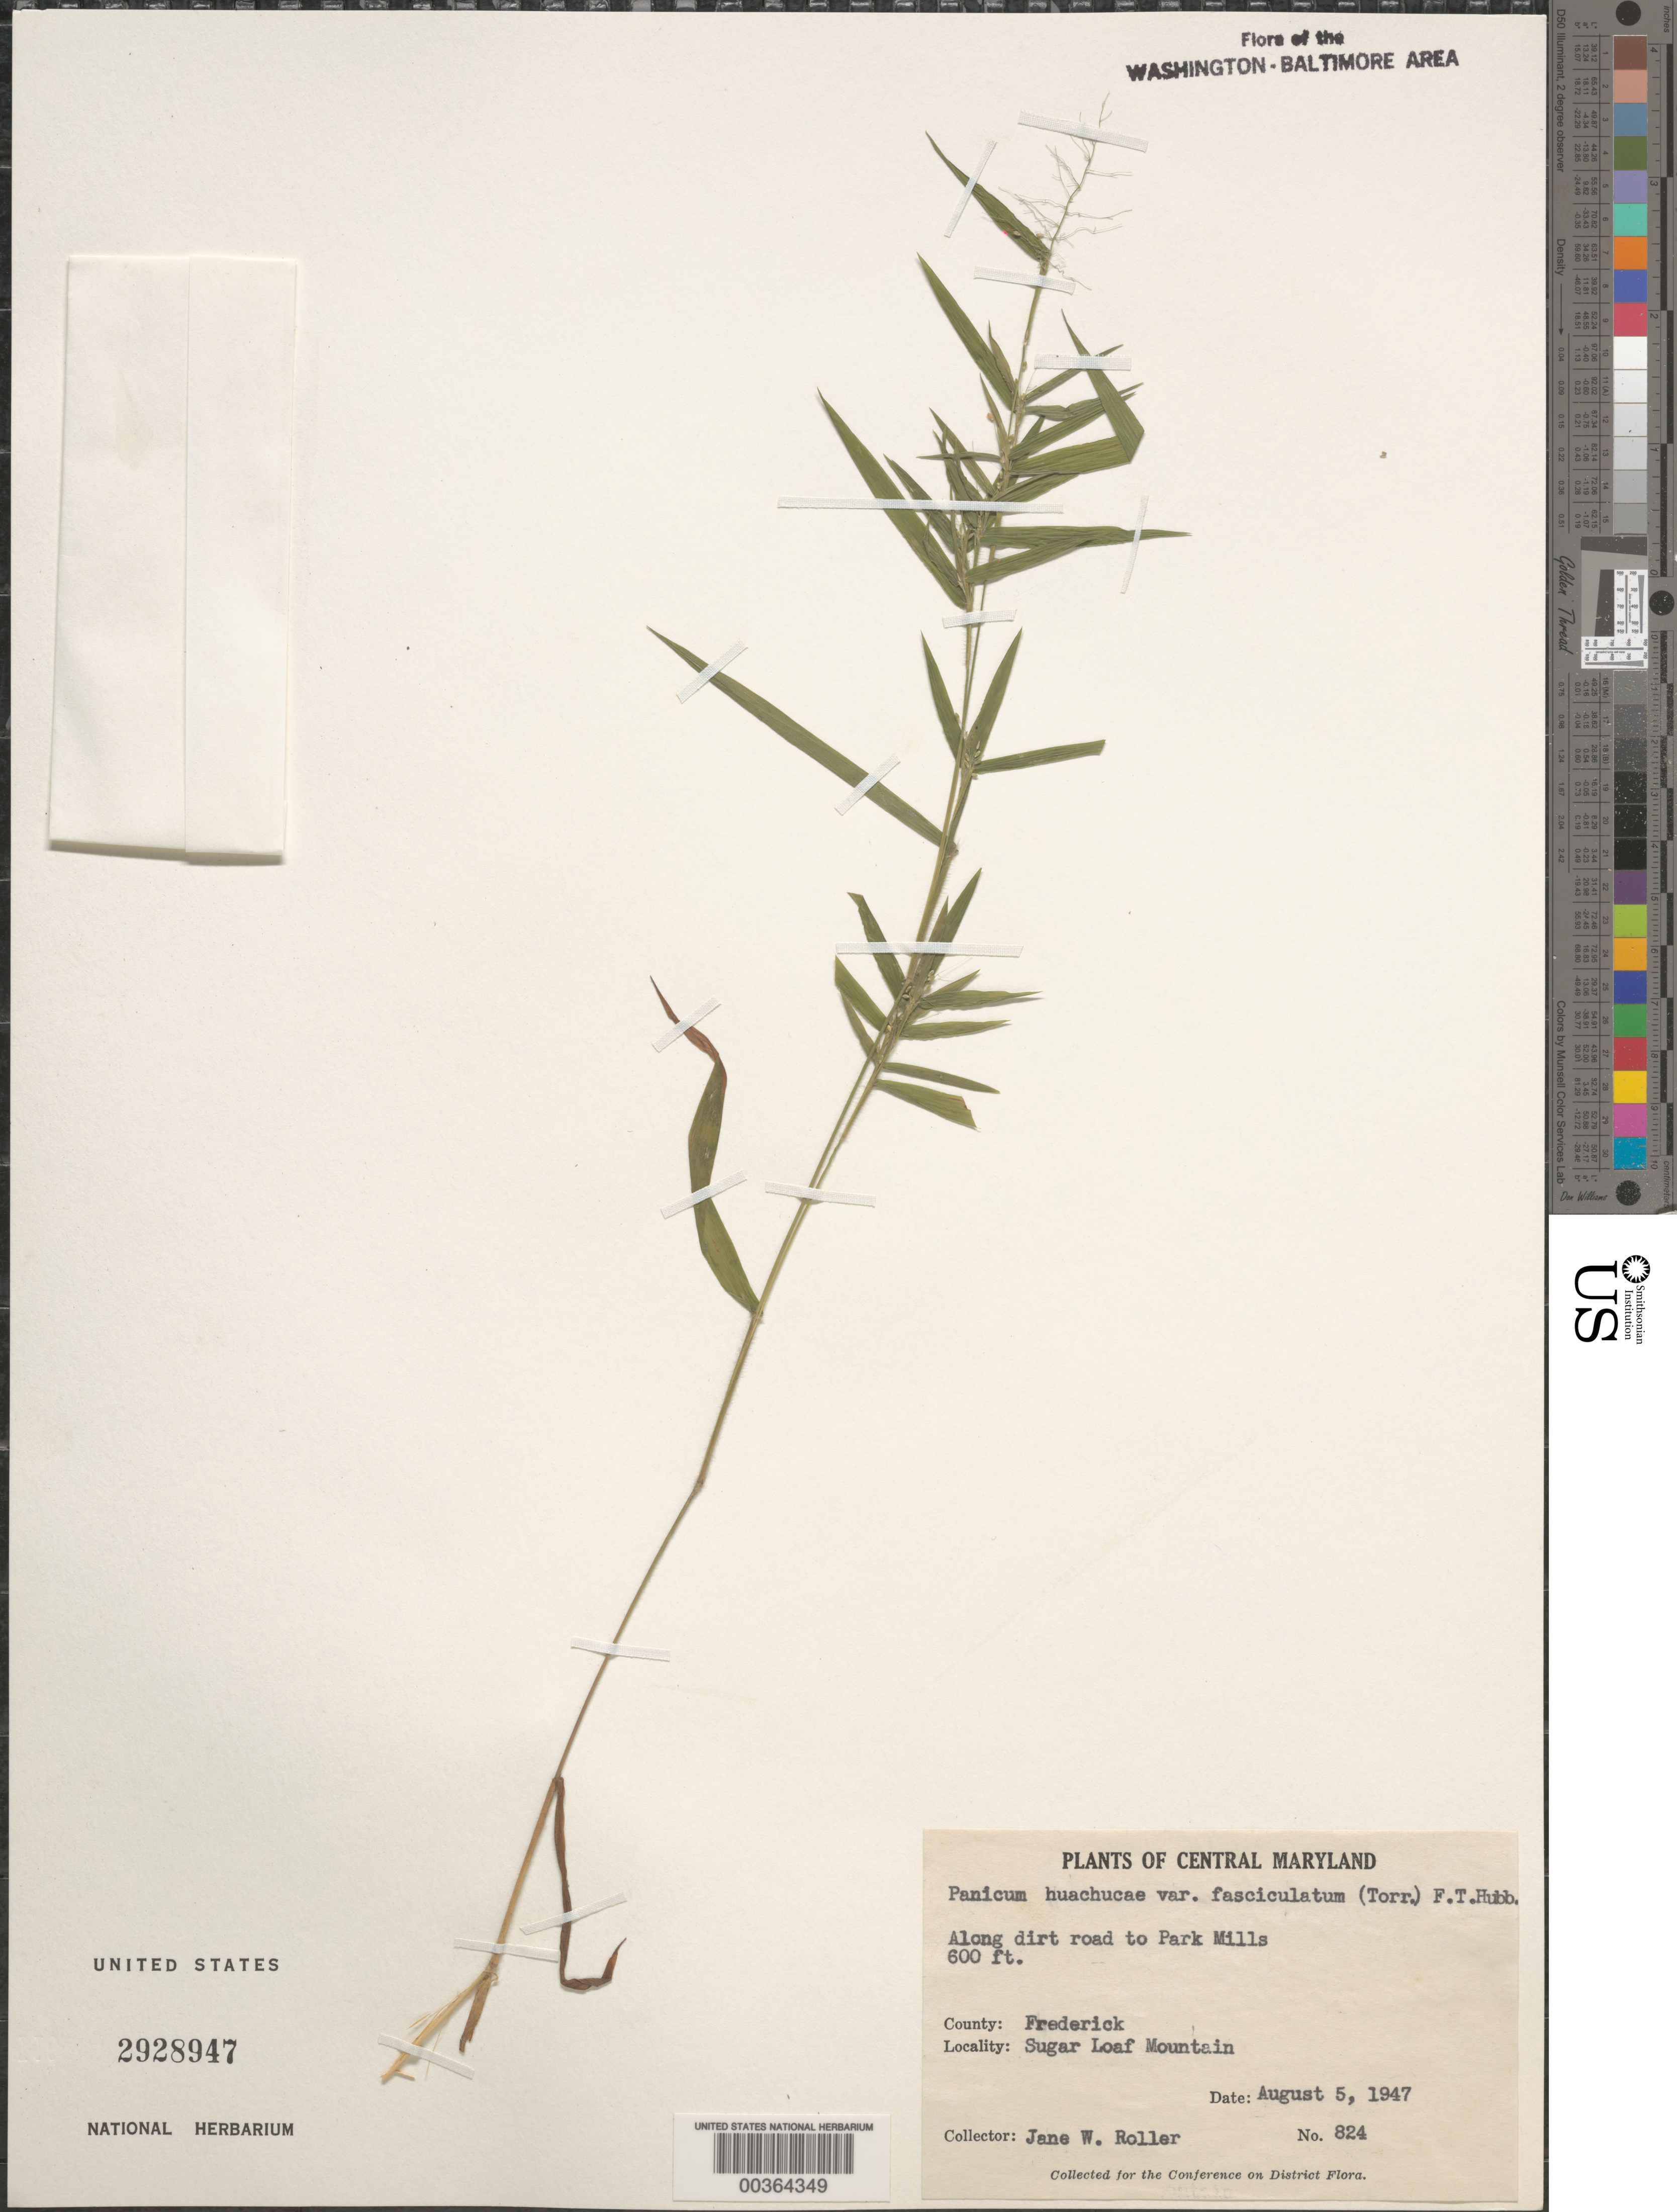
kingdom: Plantae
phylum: Tracheophyta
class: Liliopsida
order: Poales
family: Poaceae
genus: Dichanthelium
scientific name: Dichanthelium acuminatum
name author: (Sw.) Gould & C.A. Clark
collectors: J. W. Roller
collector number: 824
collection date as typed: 05 Aug 1947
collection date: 1947-08-05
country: United States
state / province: Maryland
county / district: Frederick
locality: Sugar Loaf Mountain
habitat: Along dirt road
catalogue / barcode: US 2928947